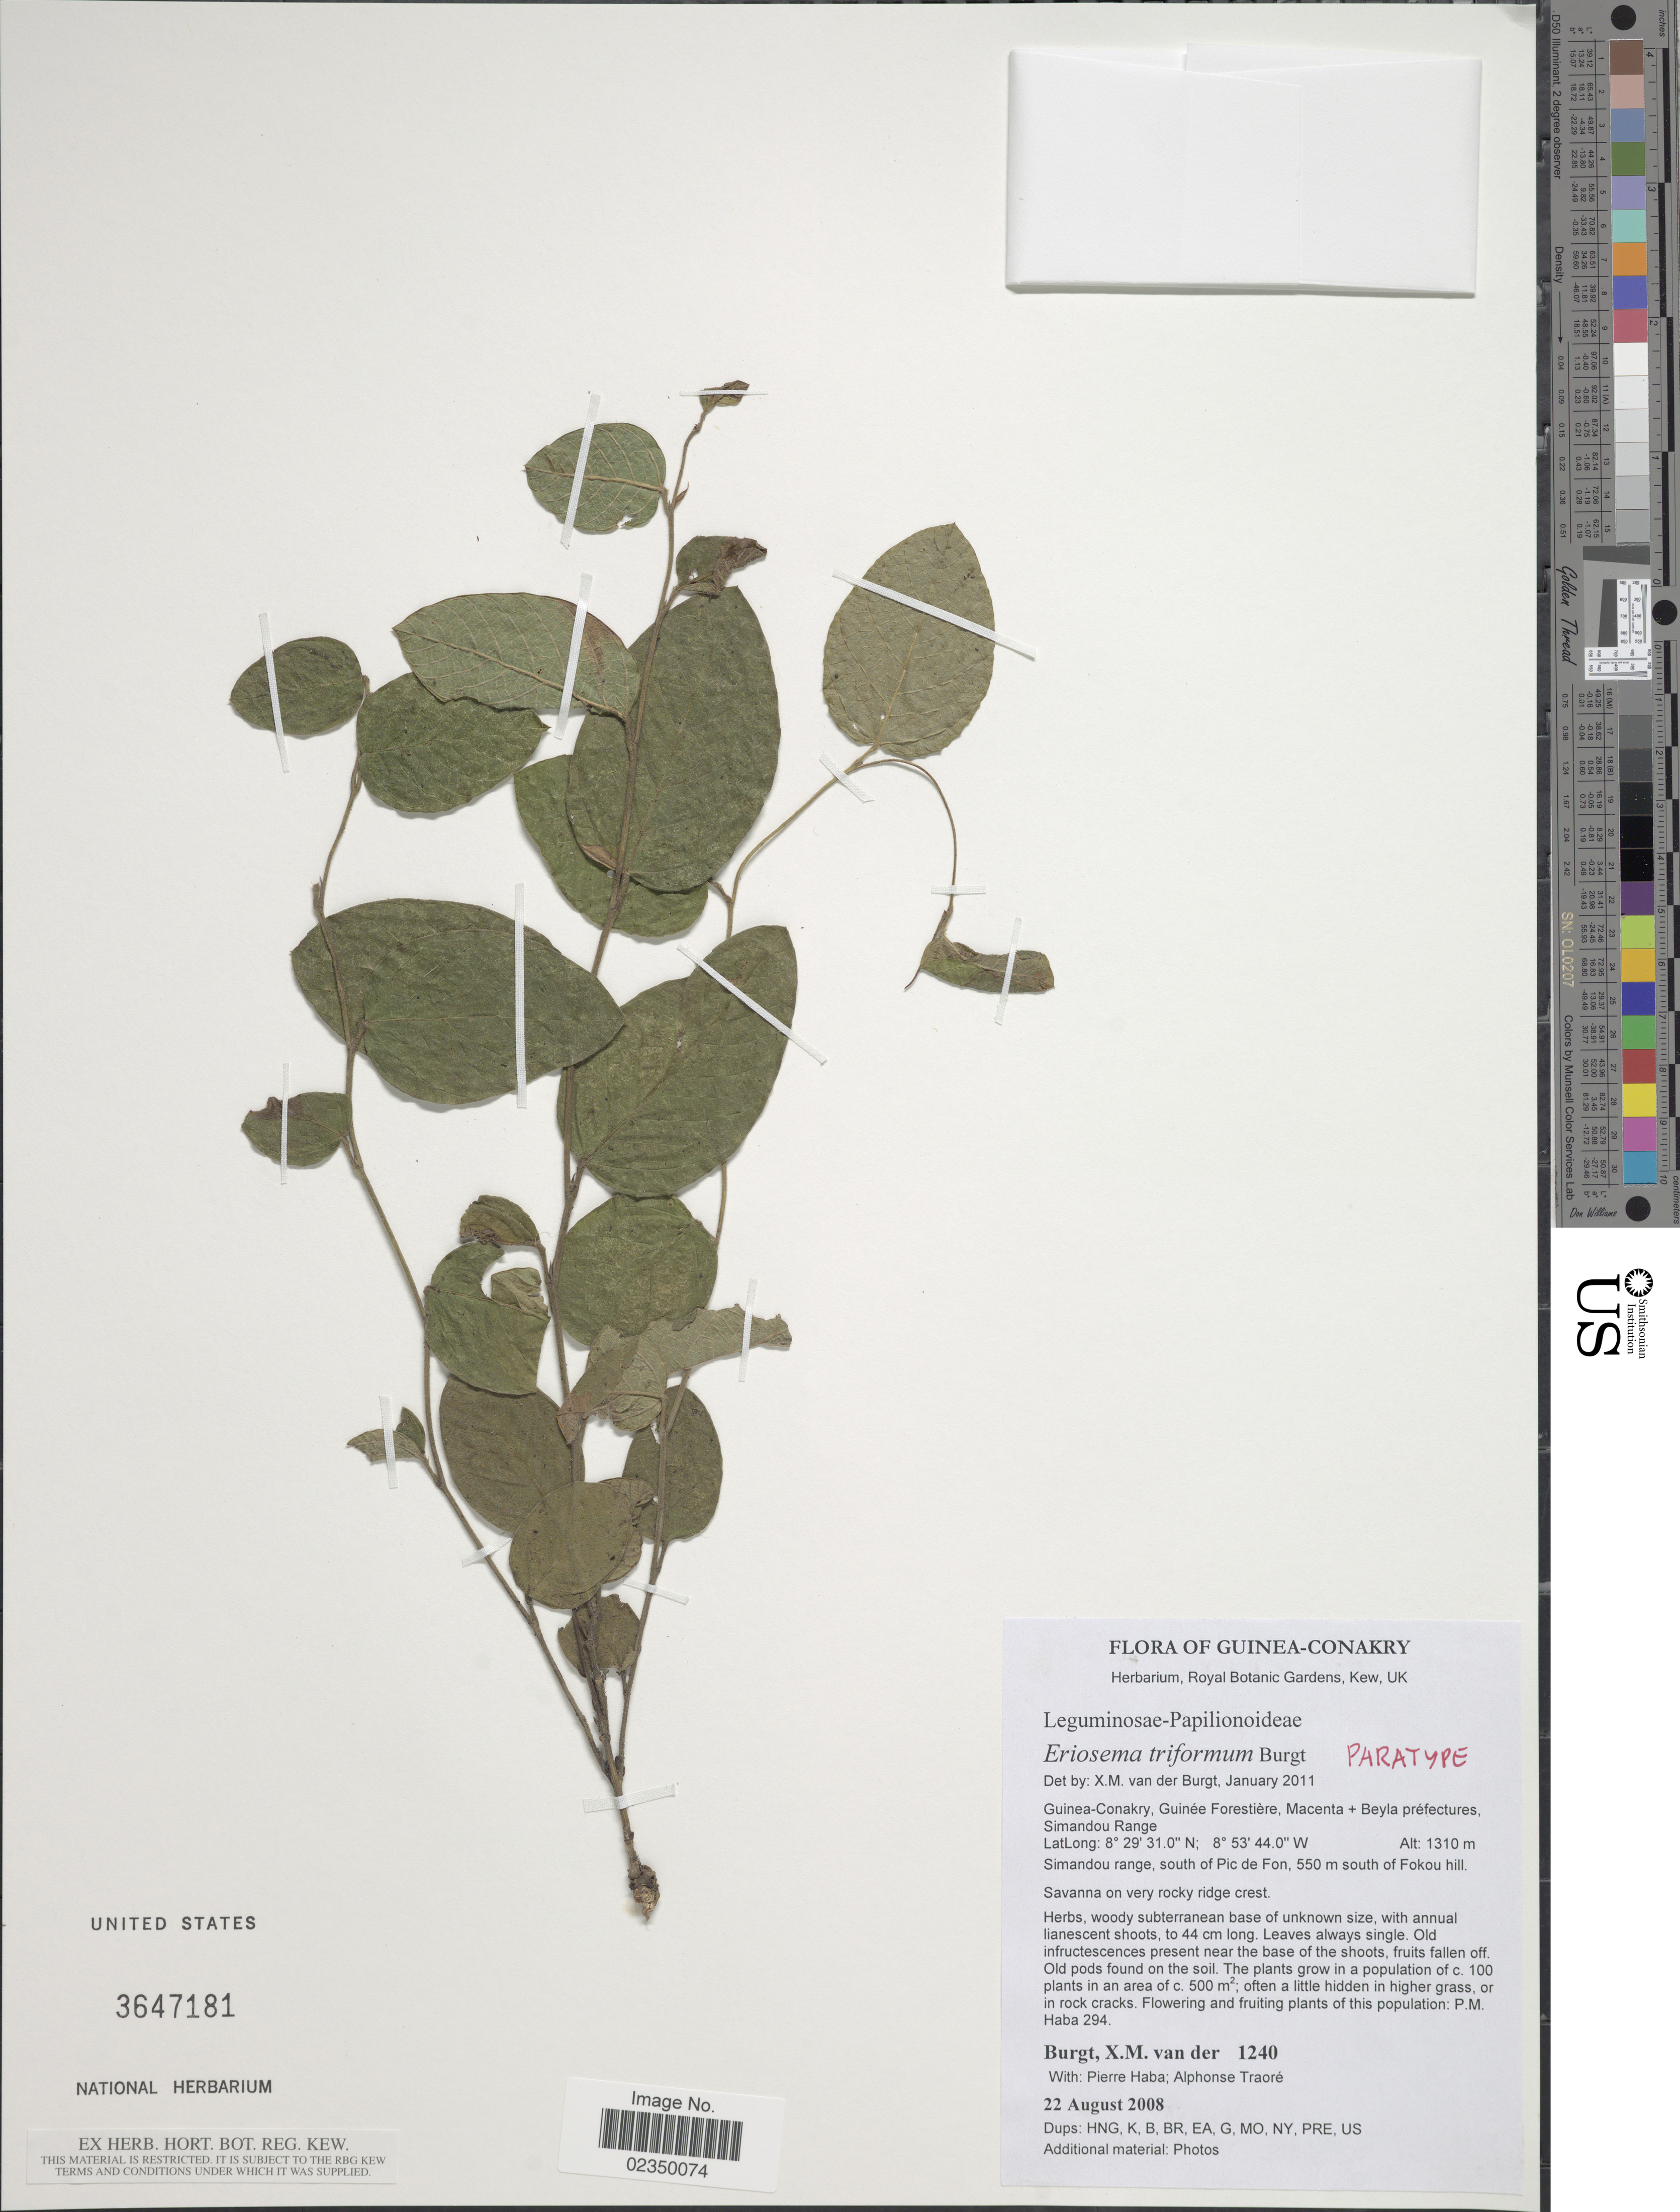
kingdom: Plantae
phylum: Tracheophyta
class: Magnoliopsida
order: Fabales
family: Fabaceae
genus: Eriosema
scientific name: Eriosema triformum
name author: Burgt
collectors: X. M. van der Burgt, P. Haba & A. Traoré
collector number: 1240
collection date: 2008-08-22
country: Guinea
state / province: Conakry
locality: Guinea-Conakry, Guinee Forestriere, Macenta + Beyla Prefectures, Simandou Range. Simandou range, south of Pic de Fon. , 550 m south of Fokou Hill.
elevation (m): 1310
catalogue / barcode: US 3647181